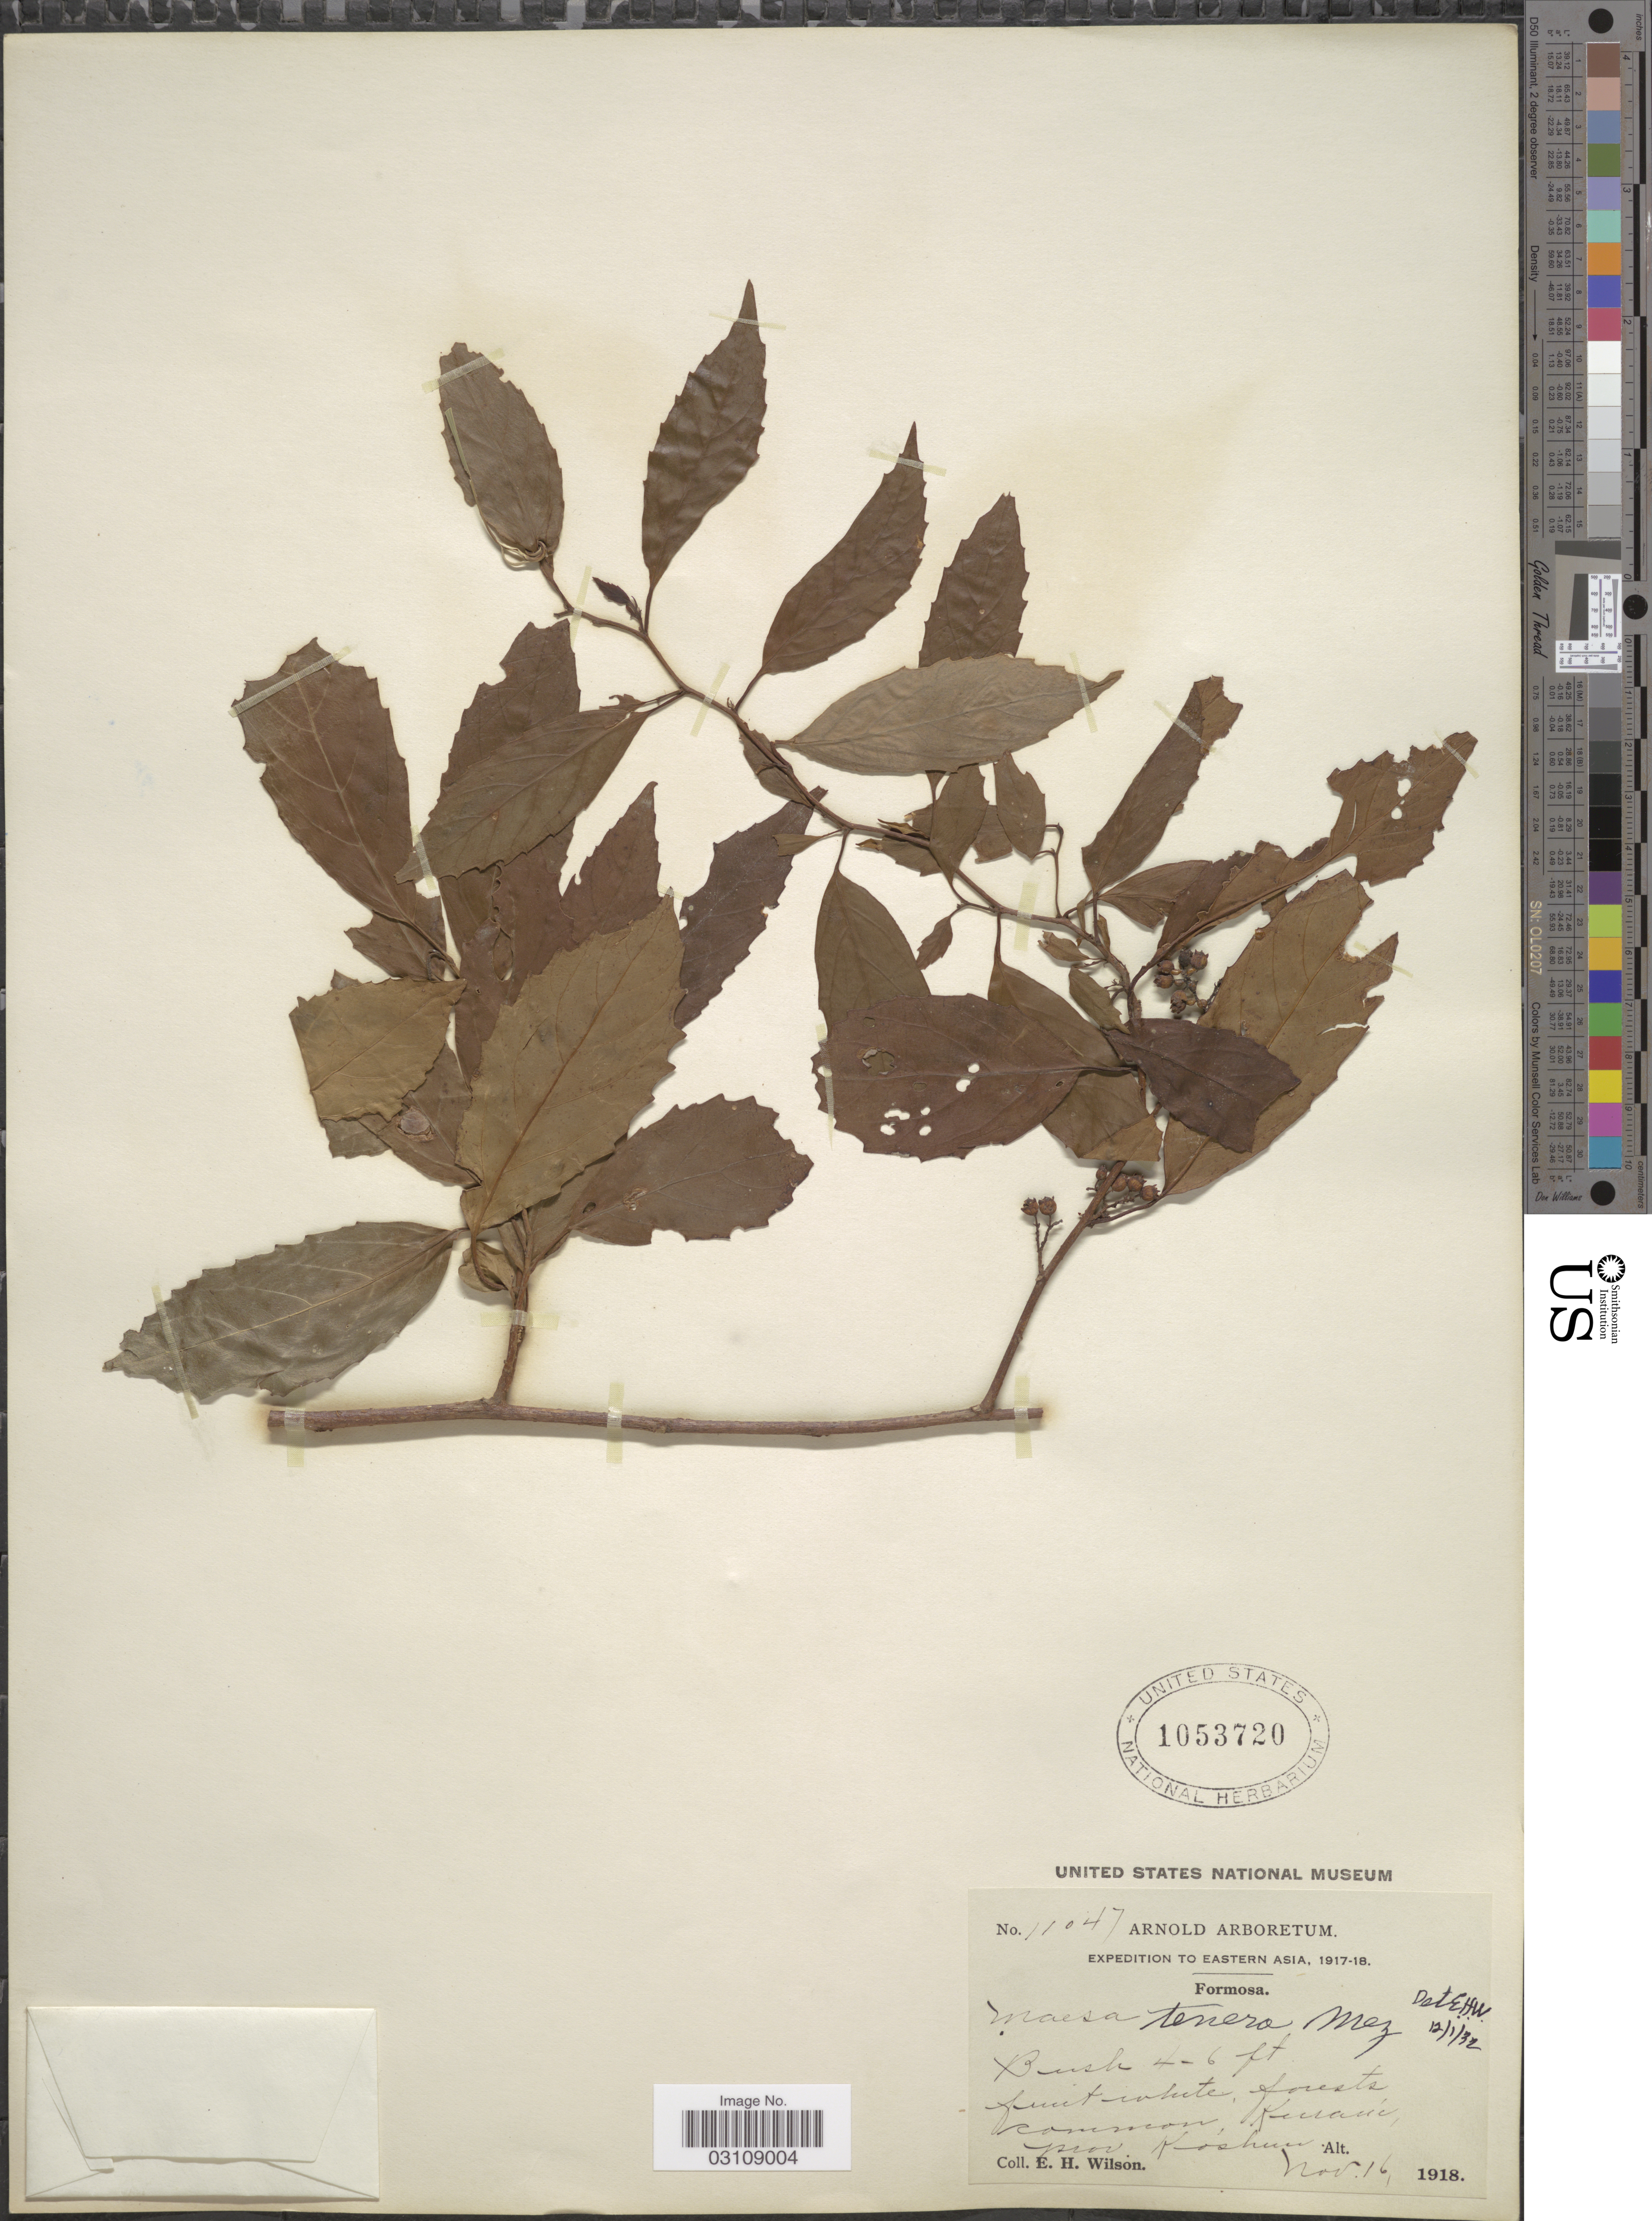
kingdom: Plantae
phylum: Tracheophyta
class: Magnoliopsida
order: Ericales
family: Primulaceae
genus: Maesa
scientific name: Maesa tenera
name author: Mez in Engl.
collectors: E. Wilson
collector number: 11047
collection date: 1918-11-16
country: Taiwan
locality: Eastern Asia, Formosa, Common Kuraru, prov. Kóshun.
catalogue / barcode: US 1053720